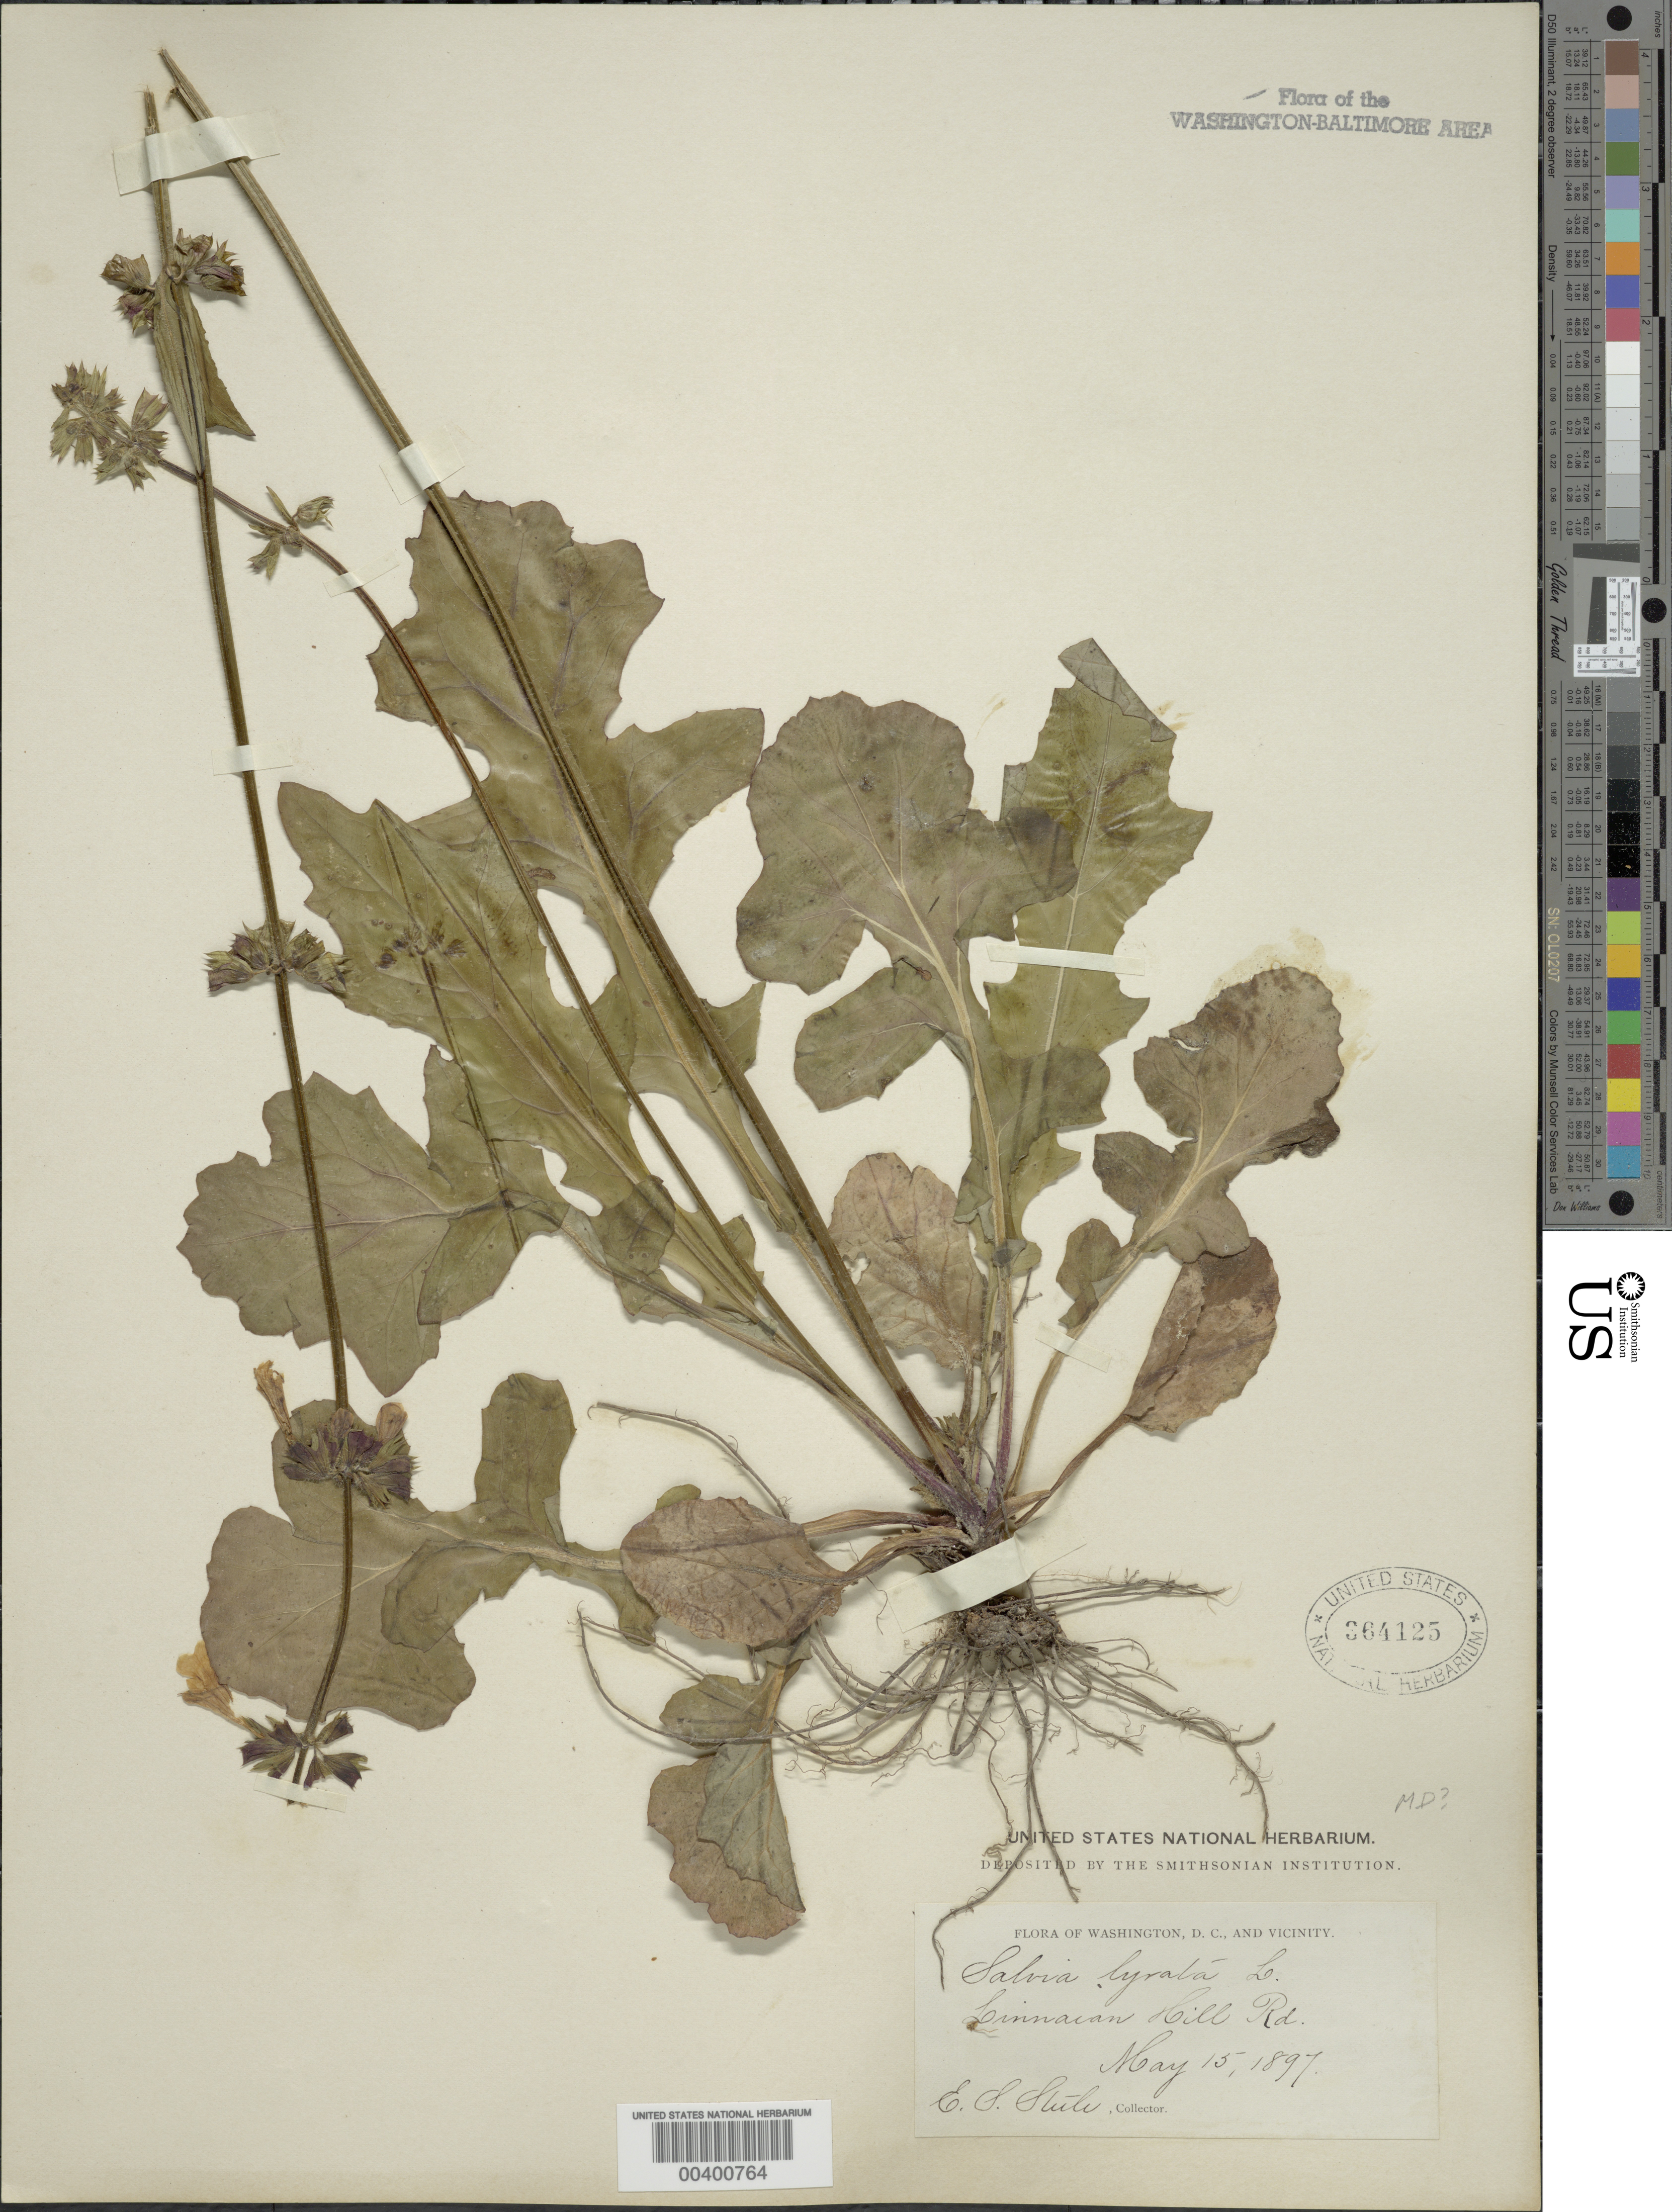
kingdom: Plantae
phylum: Tracheophyta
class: Magnoliopsida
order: Lamiales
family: Lamiaceae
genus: Salvia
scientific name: Salvia lyrata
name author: L.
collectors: E. Steele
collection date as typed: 15 May 1897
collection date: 1897-05-15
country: United States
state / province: District of Columbia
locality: Linnean Hill Rd. Rock Creek Park and vicinity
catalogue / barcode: US 364125